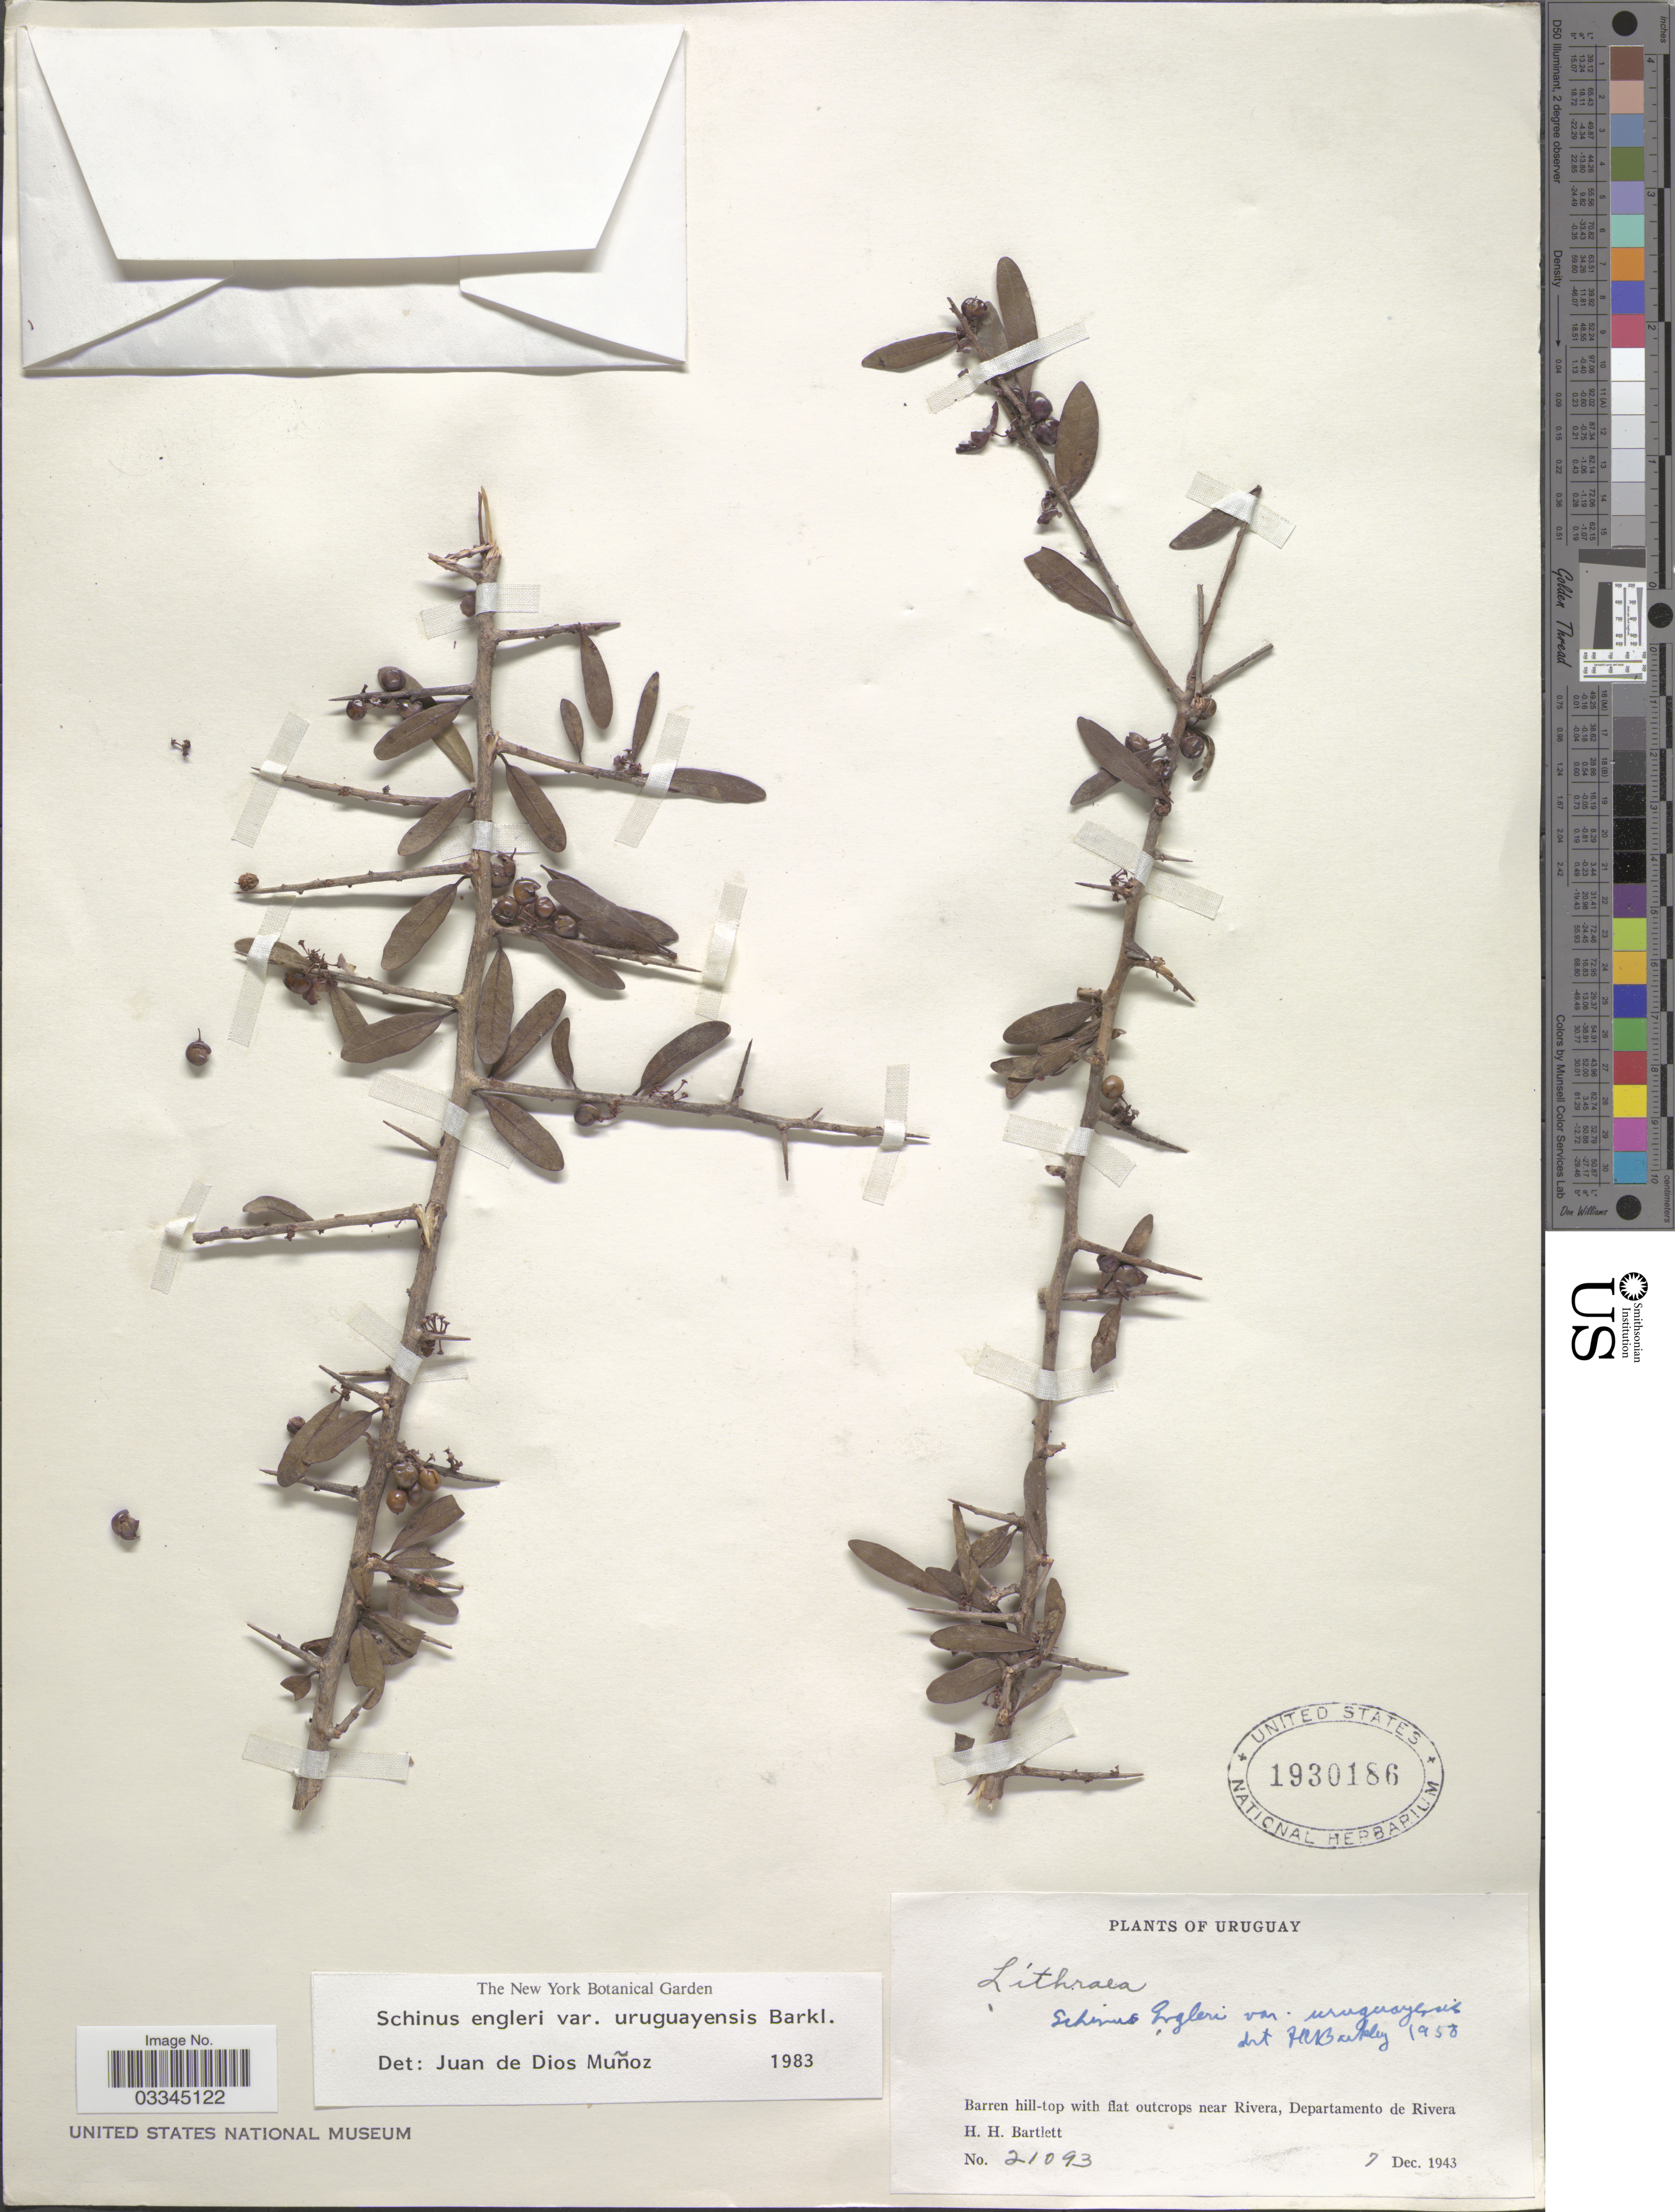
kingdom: Plantae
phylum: Tracheophyta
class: Magnoliopsida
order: Sapindales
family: Anacardiaceae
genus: Schinus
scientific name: Schinus engleri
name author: F.A. Barkley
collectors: H. H. Bartlett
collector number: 21093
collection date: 1943-12-07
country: Uruguay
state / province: Rivera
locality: Barren hill-top with flat outcrops near Rivera, Departamento de Rivera.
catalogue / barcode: US 1930186